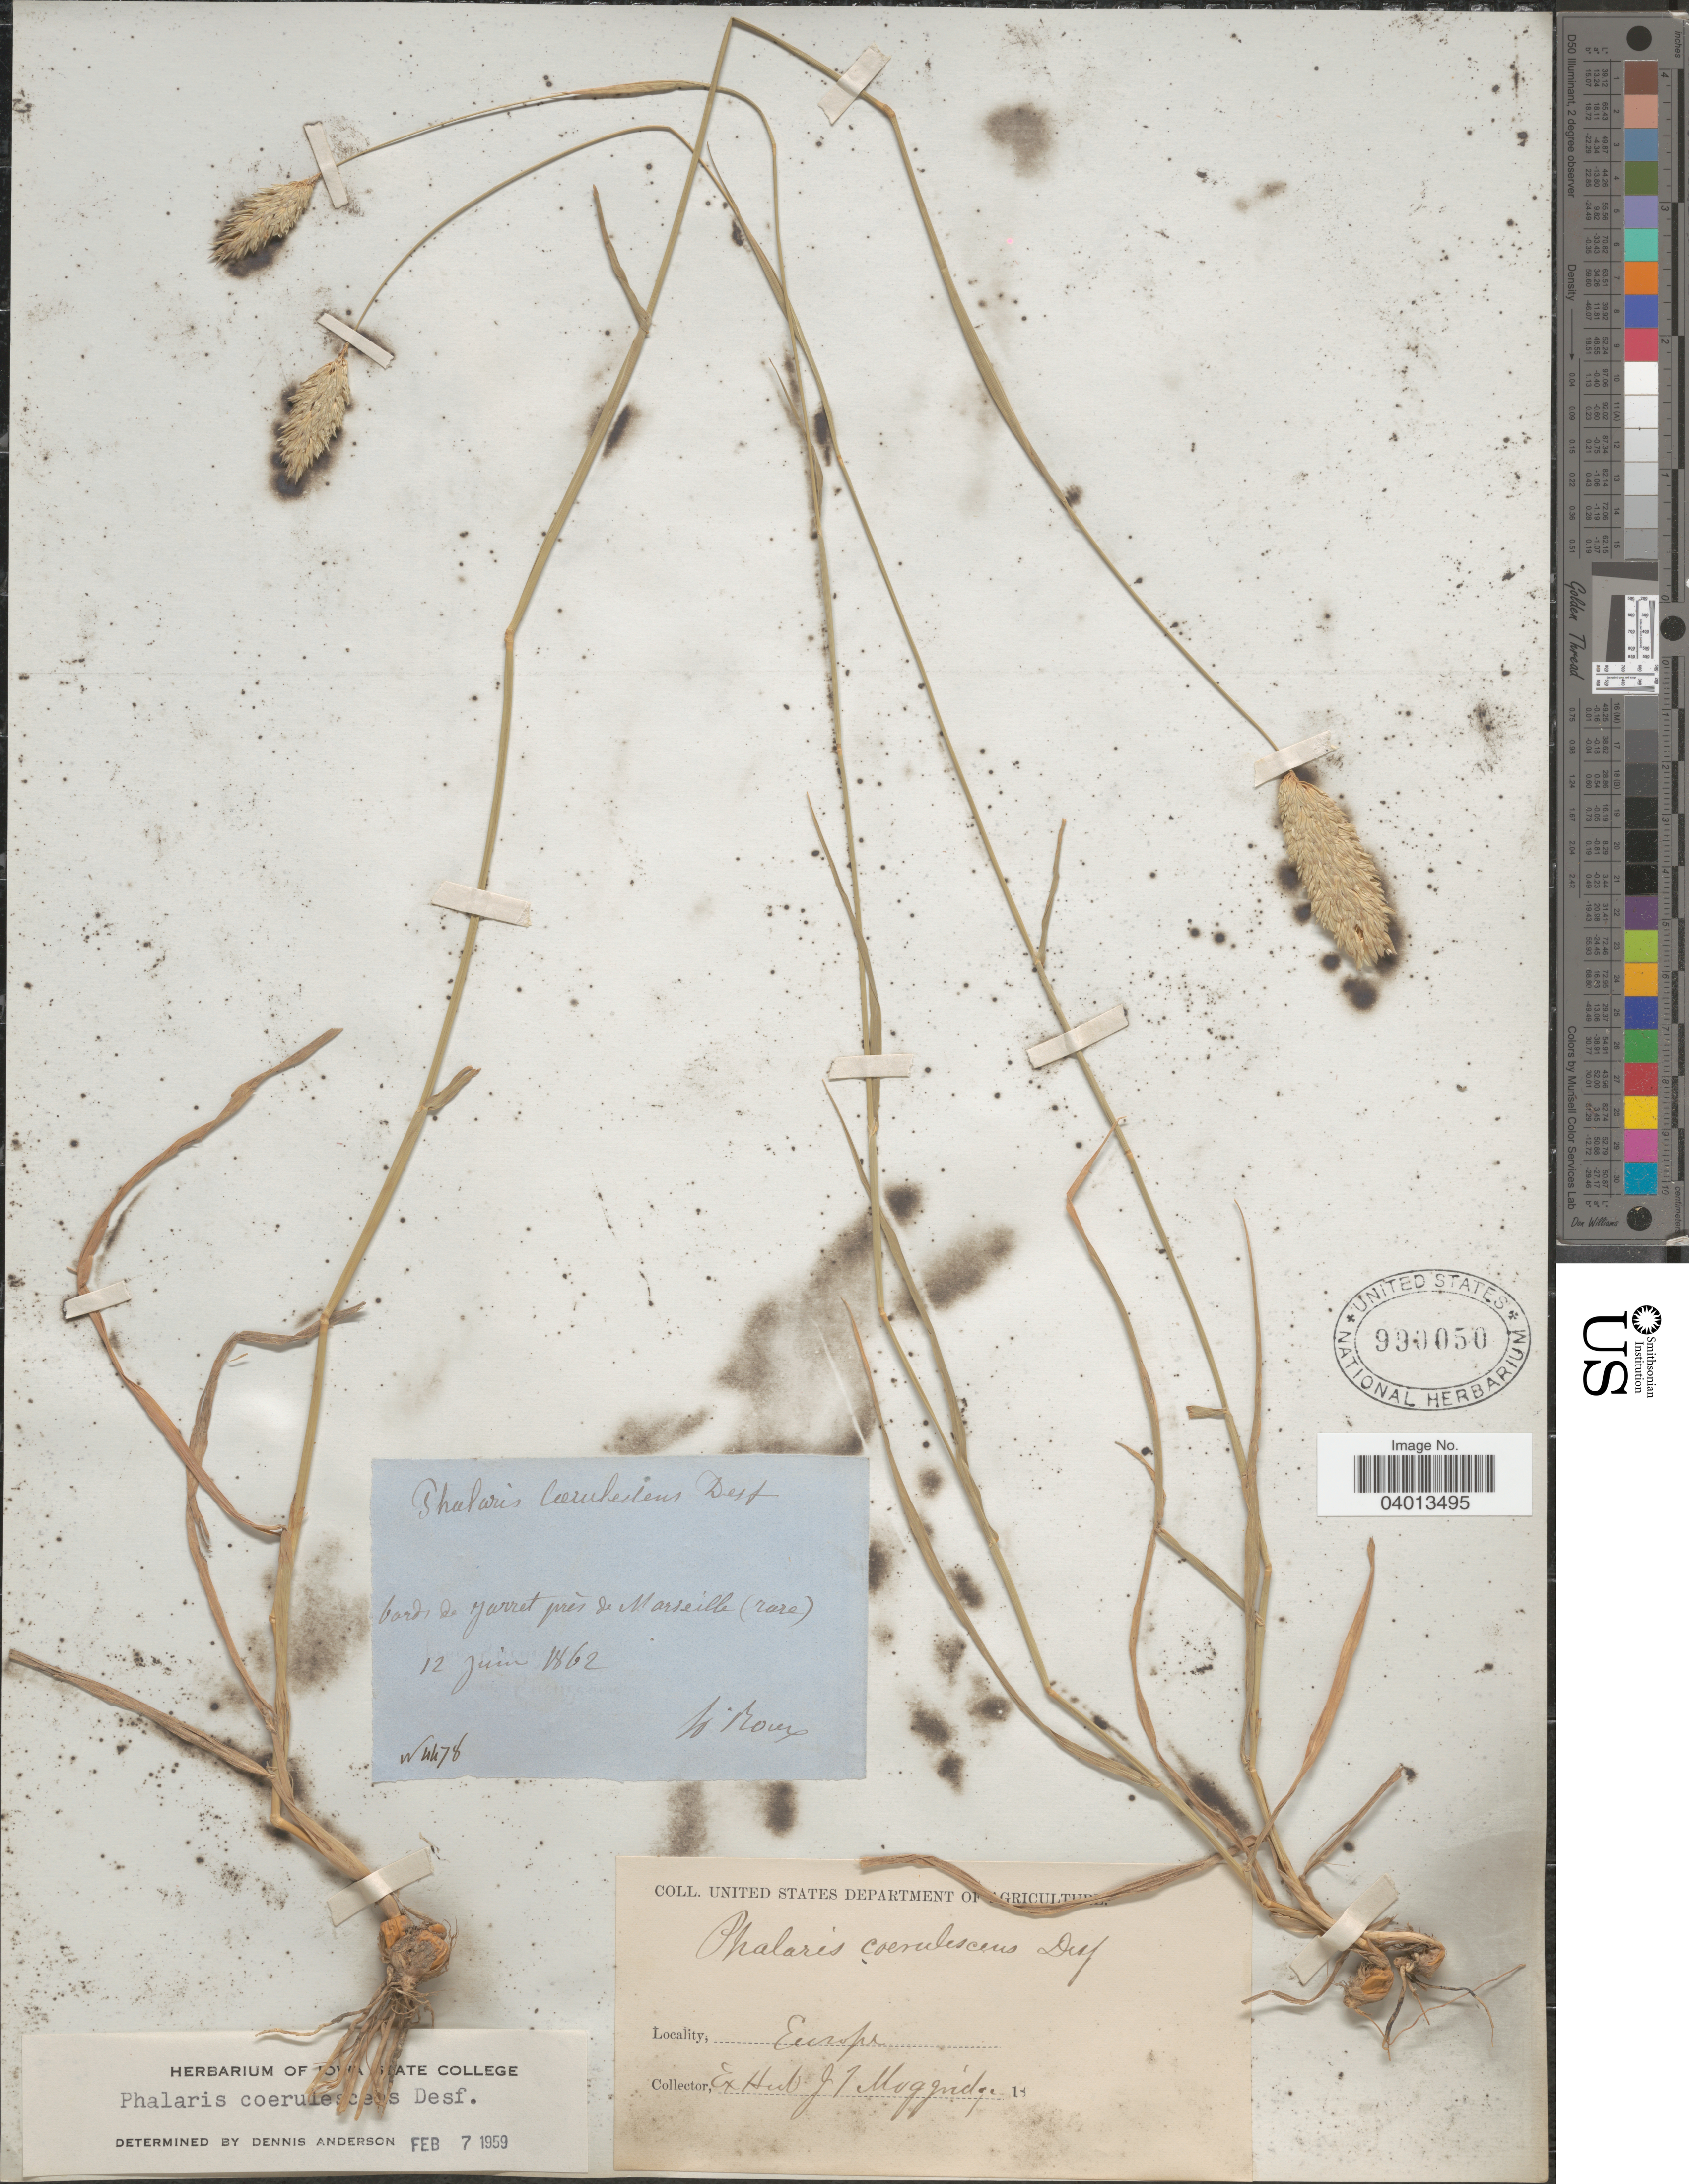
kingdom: Plantae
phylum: Tracheophyta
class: Liliopsida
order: Poales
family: Poaceae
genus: Phalaris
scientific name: Phalaris coerulescens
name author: Desf.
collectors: Roux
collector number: W4478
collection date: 1862-06-12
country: France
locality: Bords de Jarret prèsde Marseille.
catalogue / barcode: US 990050